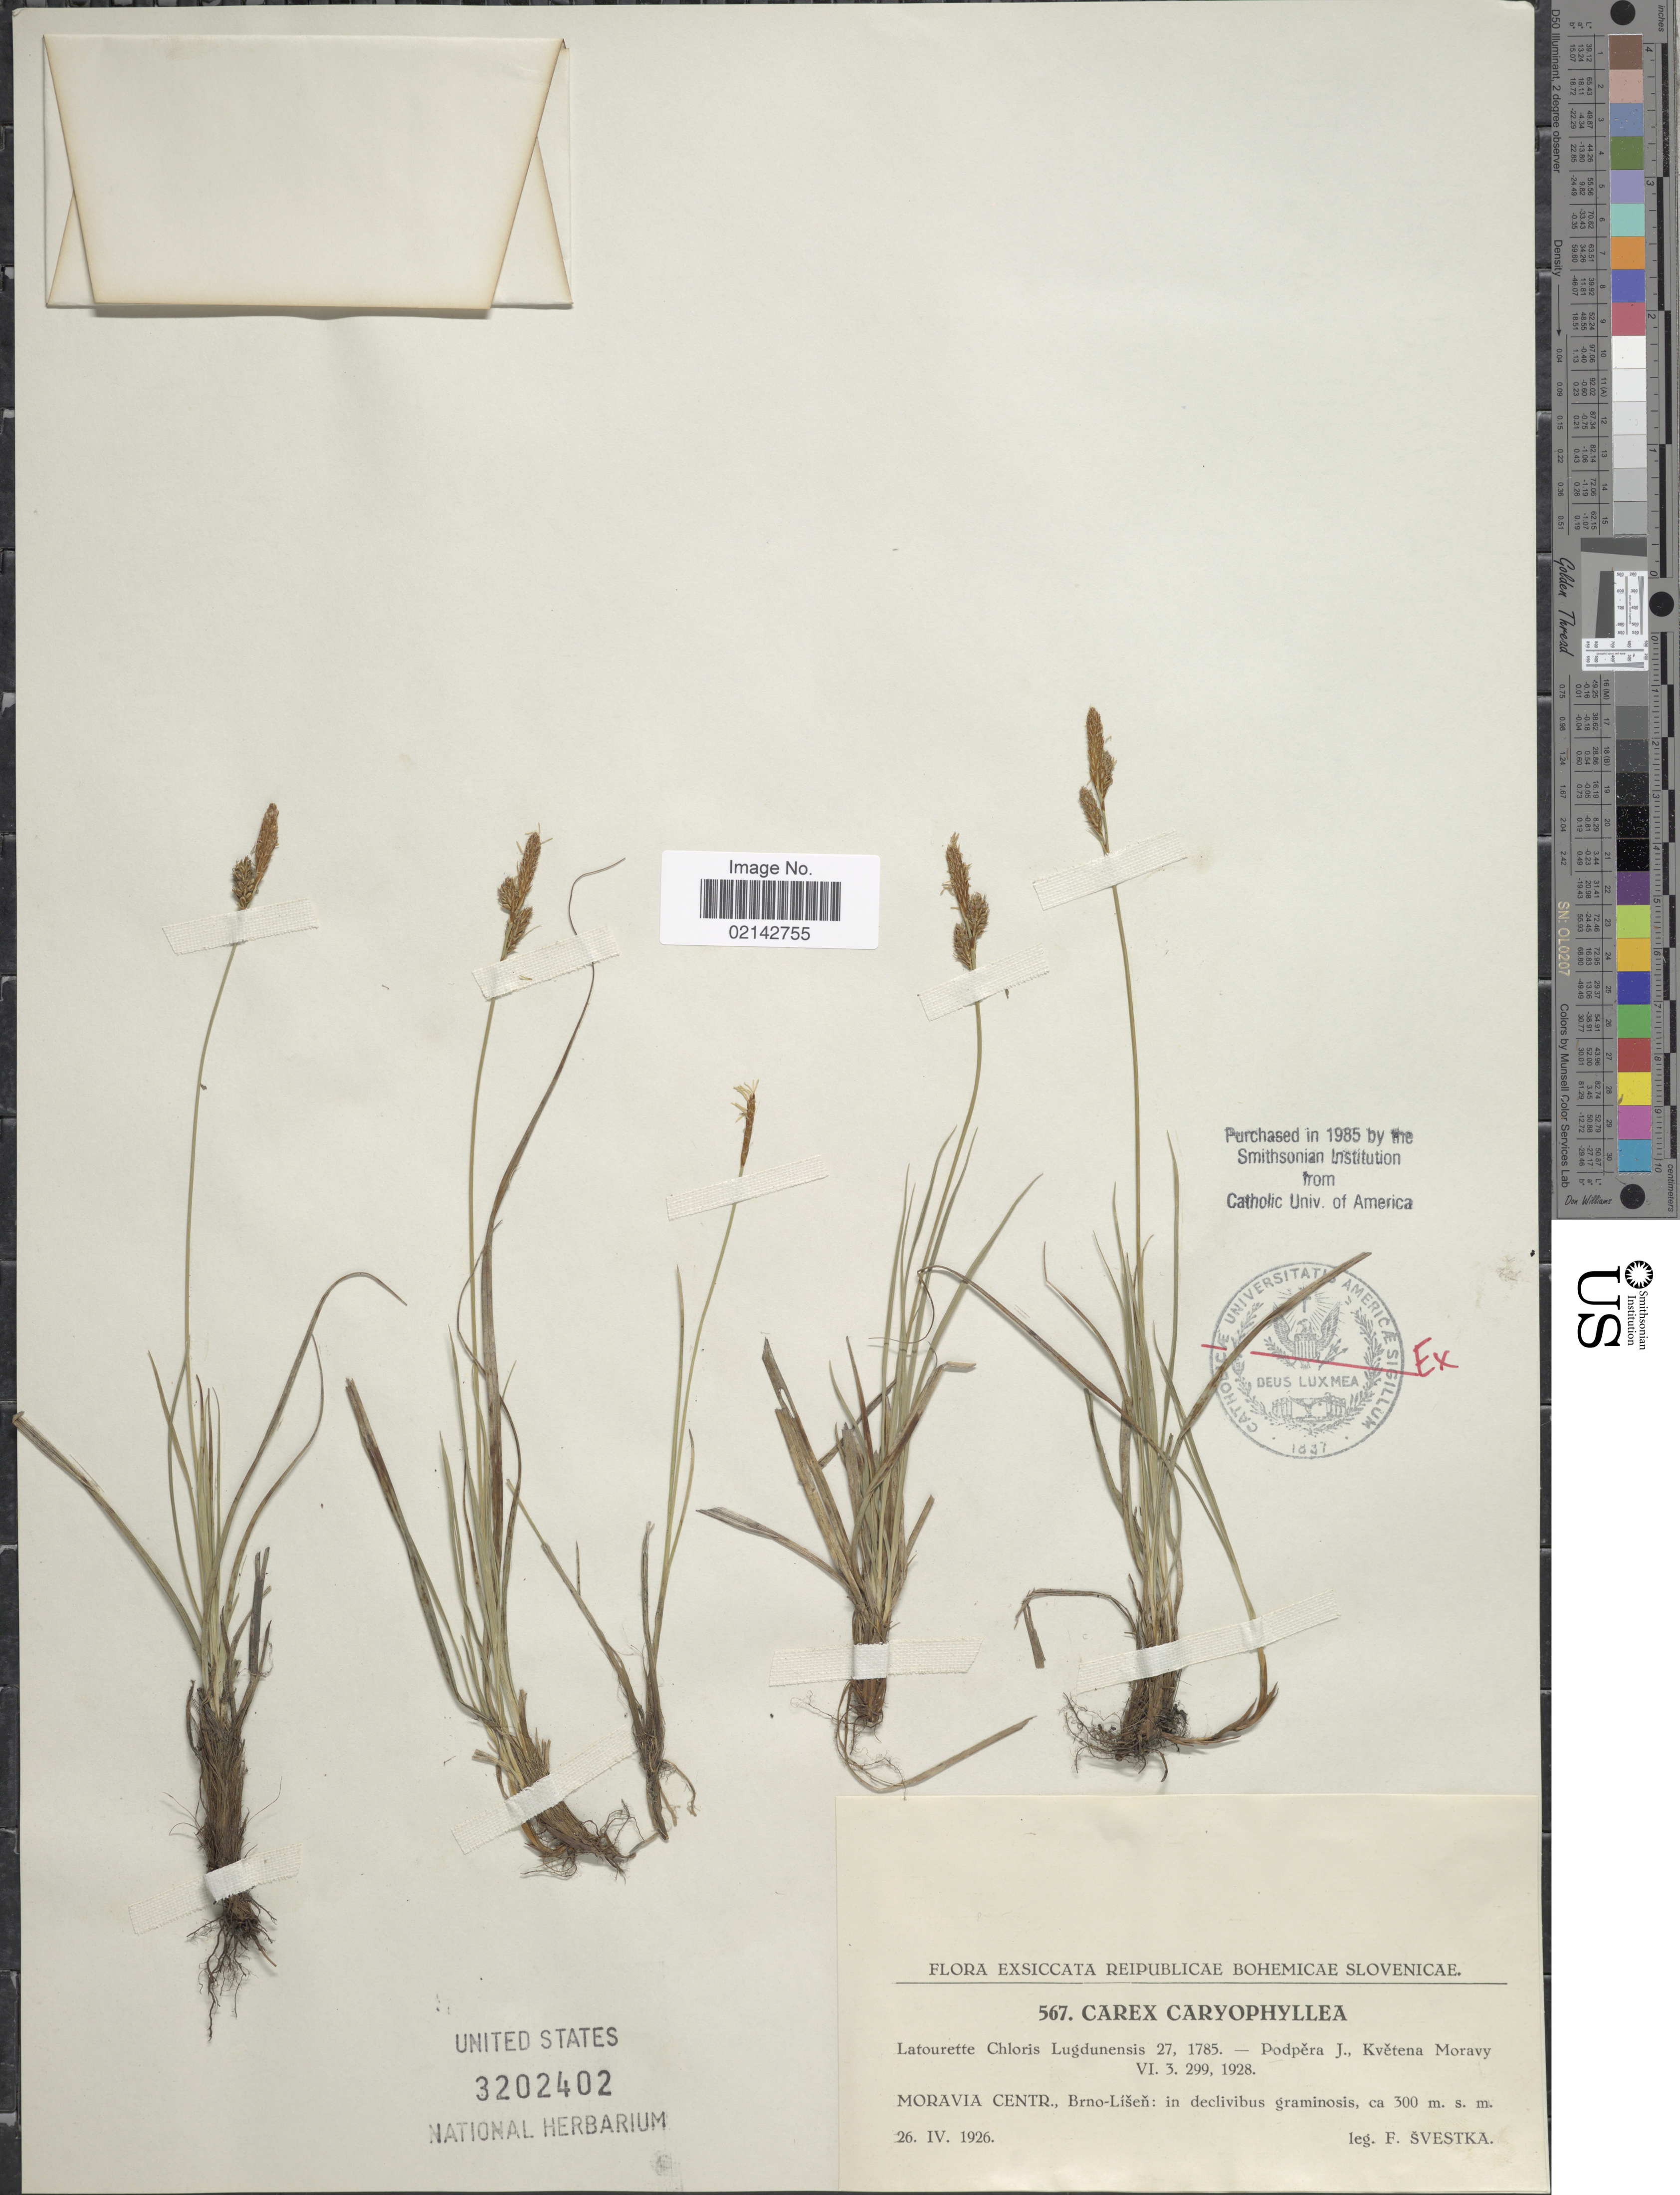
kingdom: Plantae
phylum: Tracheophyta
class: Liliopsida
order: Poales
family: Cyperaceae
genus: Carex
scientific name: Carex caryophyllea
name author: Latourr.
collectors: F. Svestka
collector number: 567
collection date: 1926-04-26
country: Czechia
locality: Reipublicae Boheimicae Slovenicae, Moravia centr., Brno-Lisen: in declivibus graminosis.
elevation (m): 300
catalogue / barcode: US 3202402